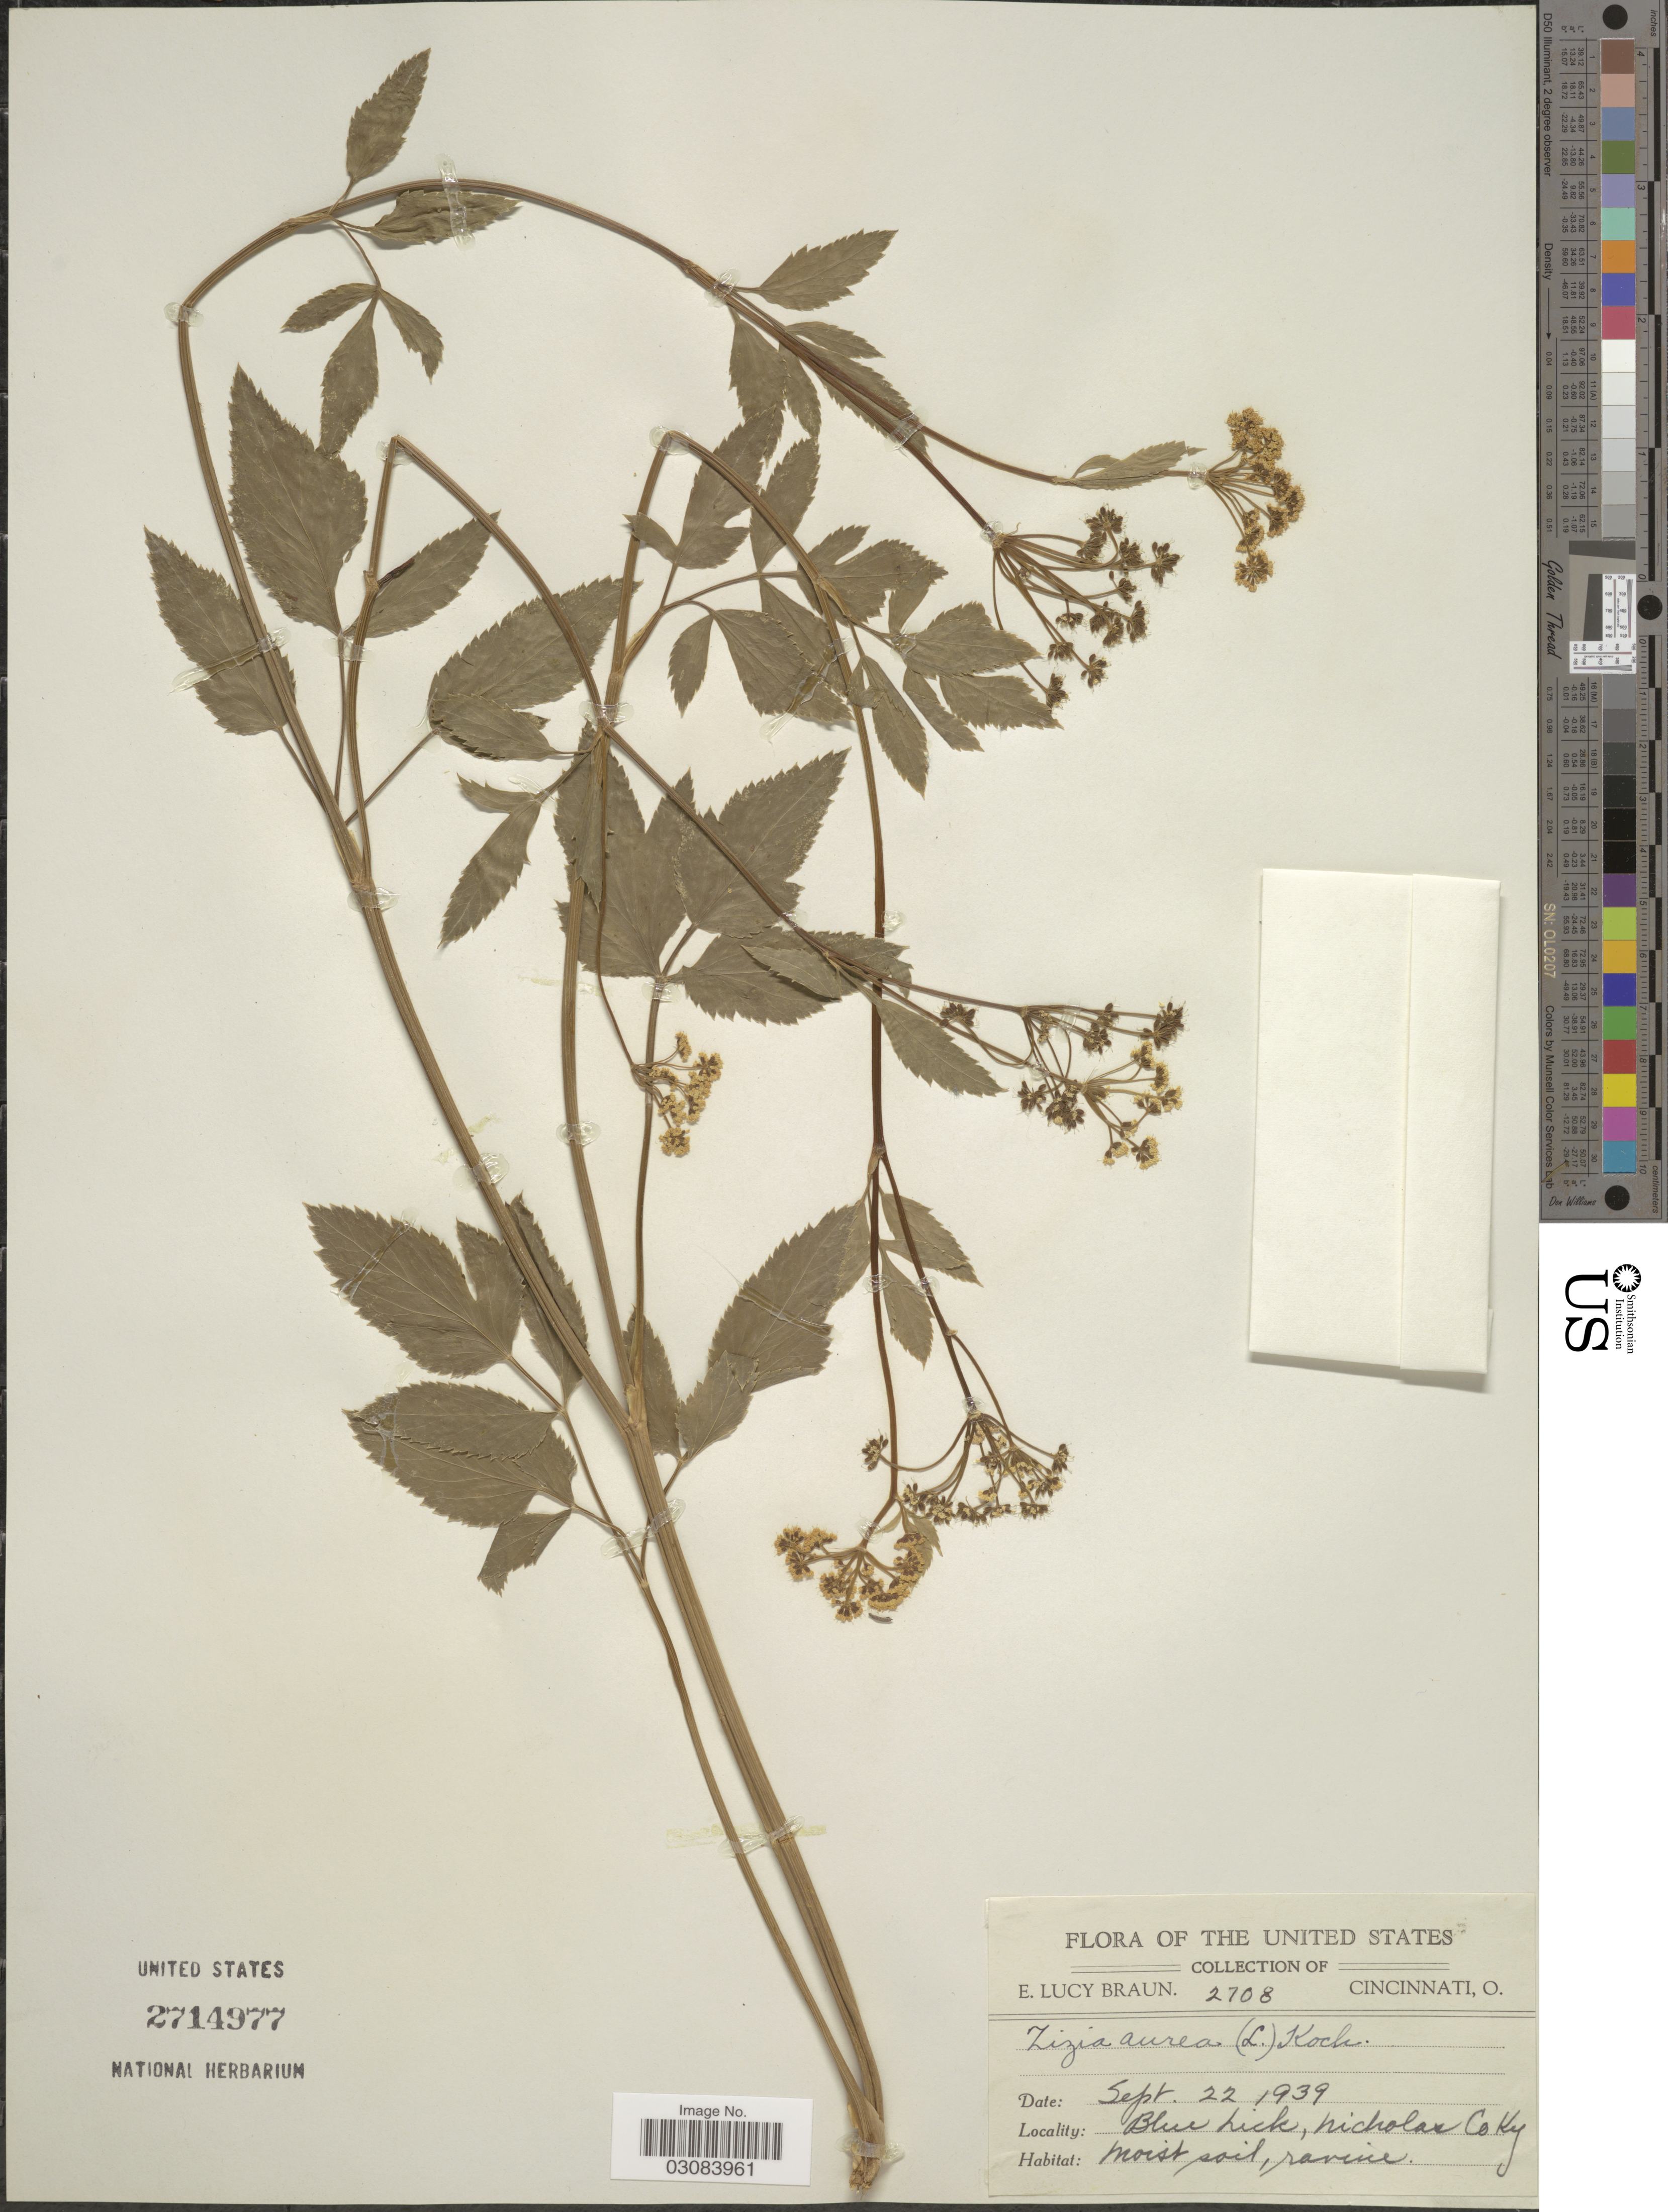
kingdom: Plantae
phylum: Tracheophyta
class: Magnoliopsida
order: Apiales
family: Apiaceae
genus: Zizia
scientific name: Zizia aurea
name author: (L.) Koch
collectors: E. L. Braun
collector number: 2708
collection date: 1939-09-22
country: United States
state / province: Kentucky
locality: Blue Lick, Nicholar Co.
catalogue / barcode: US 2714977